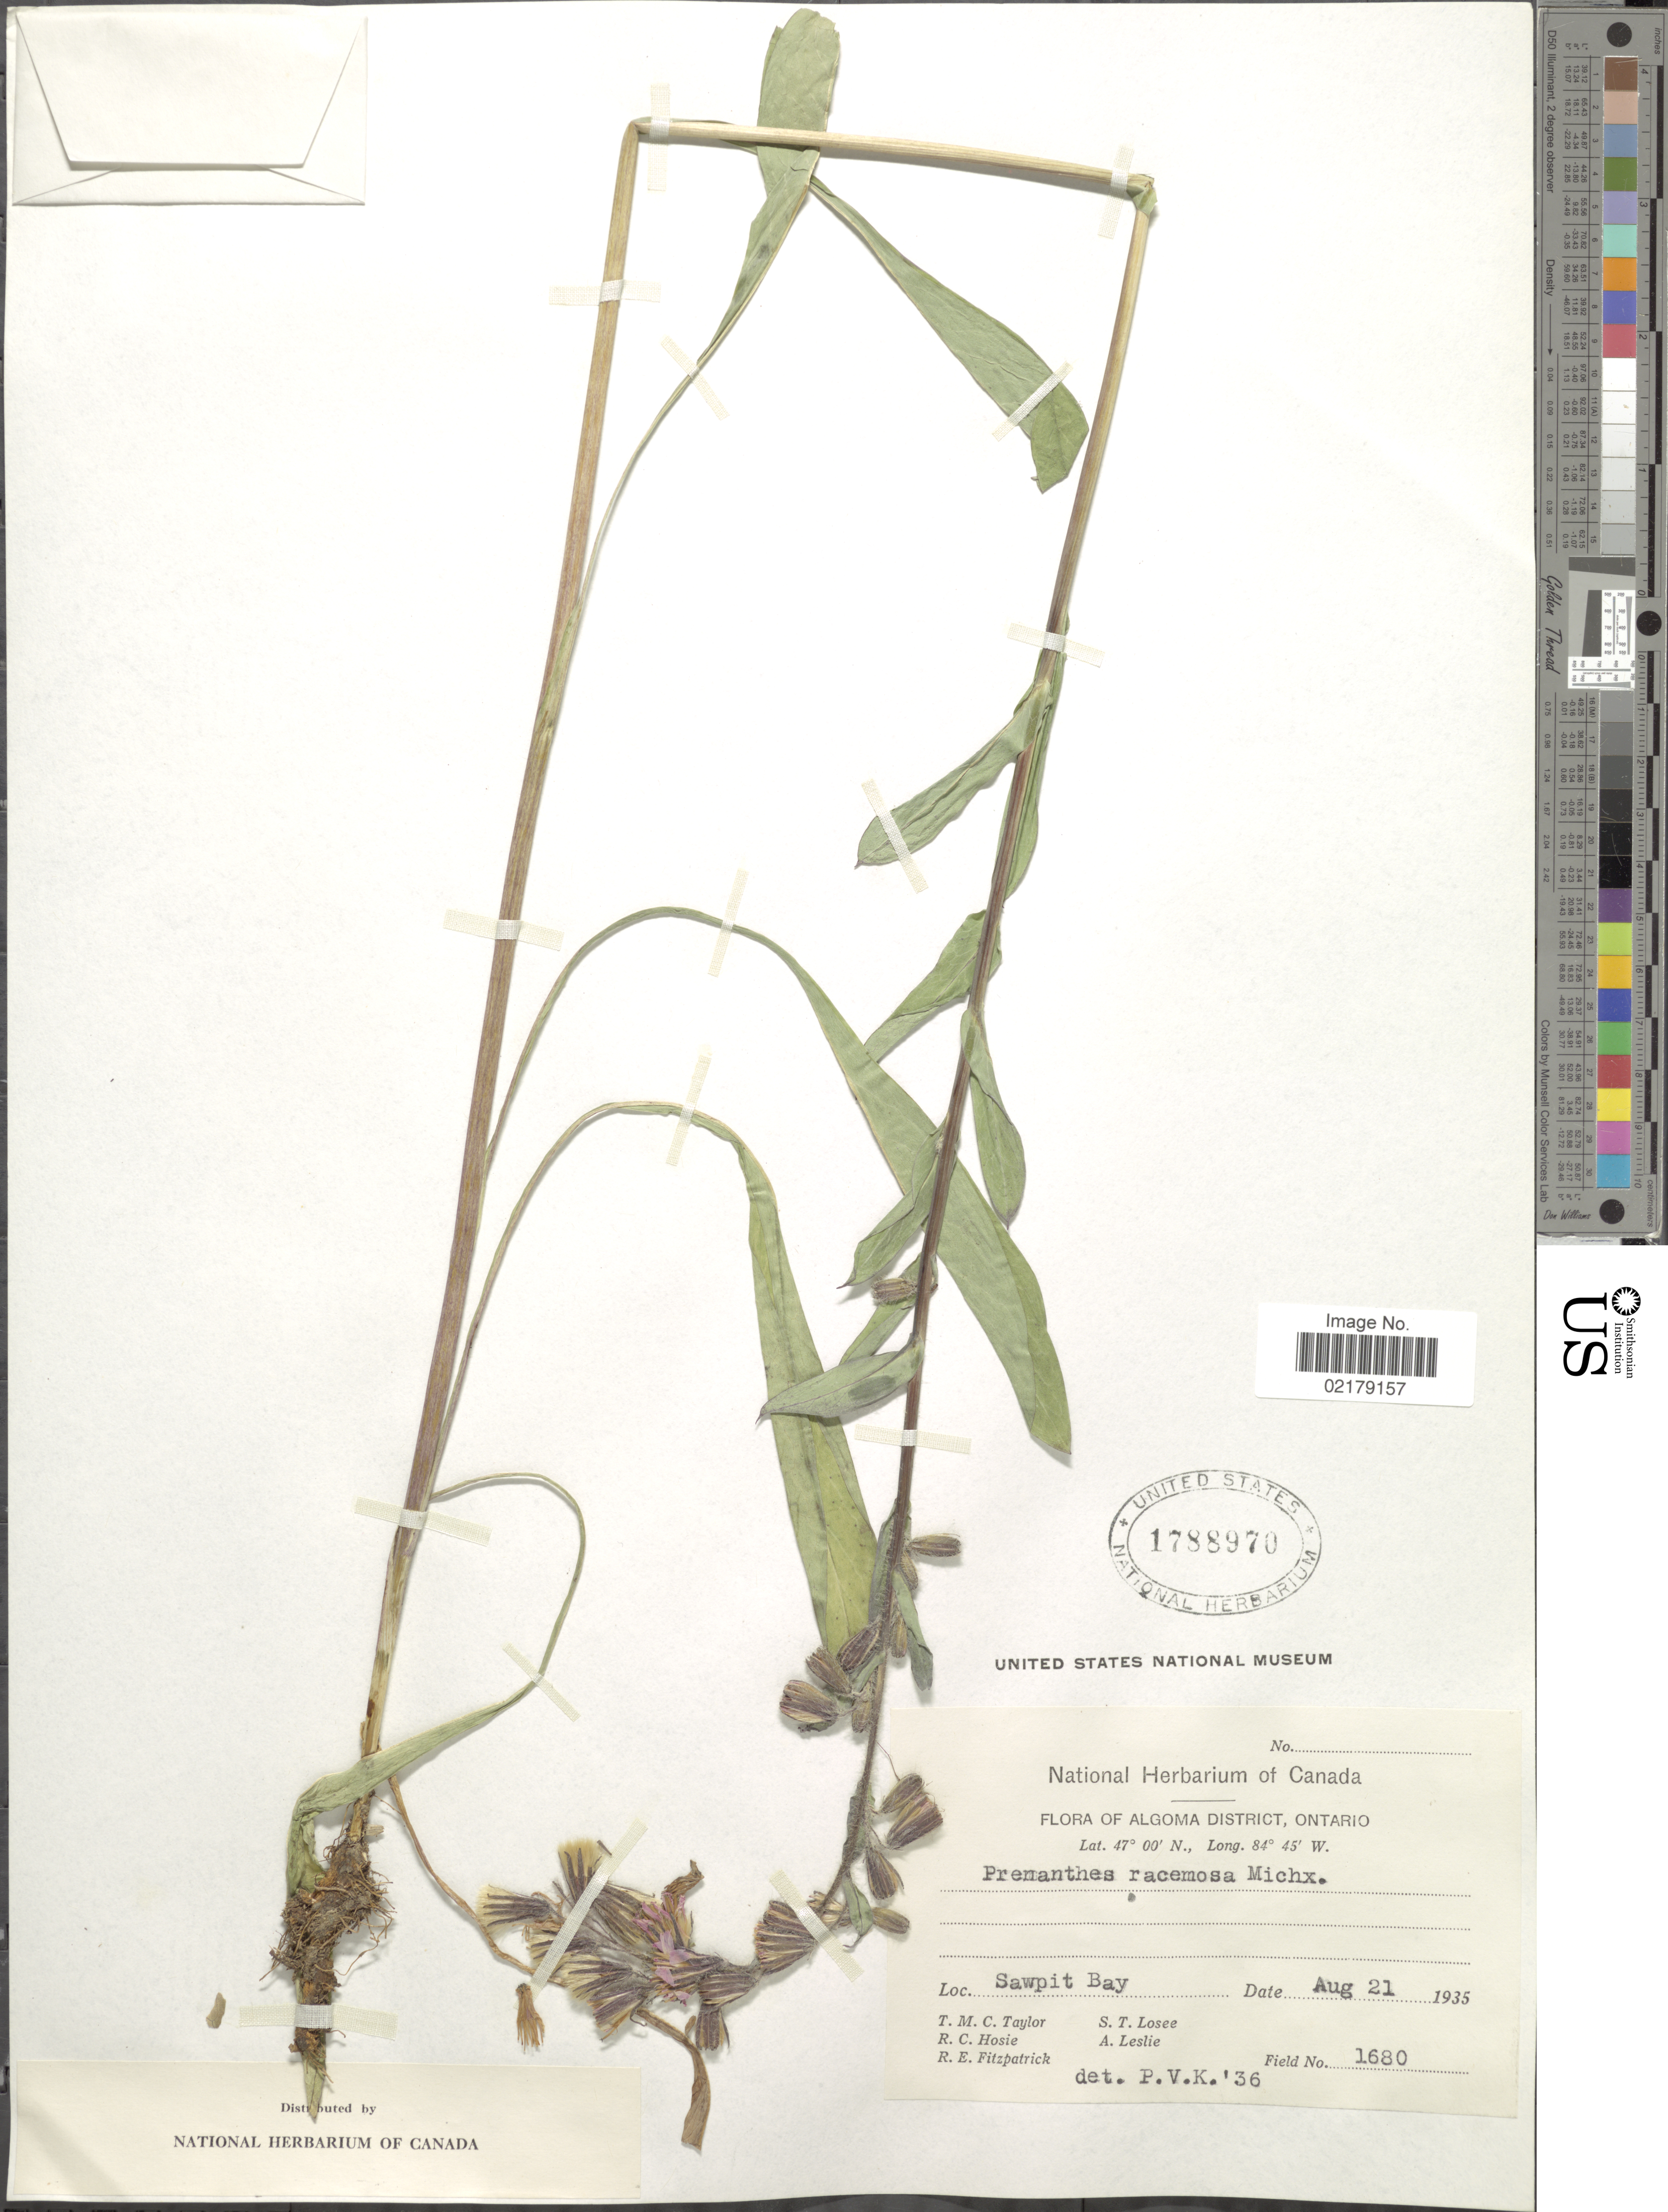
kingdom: Plantae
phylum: Tracheophyta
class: Magnoliopsida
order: Asterales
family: Asteraceae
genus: Nabalus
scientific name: Nabalus racemosus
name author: (Michx.) Hook.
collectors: T. M. C. Taylor, R. Hosie, R. Fitzpatrick, S. Losee & A. Leslie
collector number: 1680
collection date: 1935-08-21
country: Canada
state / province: Ontario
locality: Algoma District, Sawpit Bay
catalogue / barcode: US 1788970